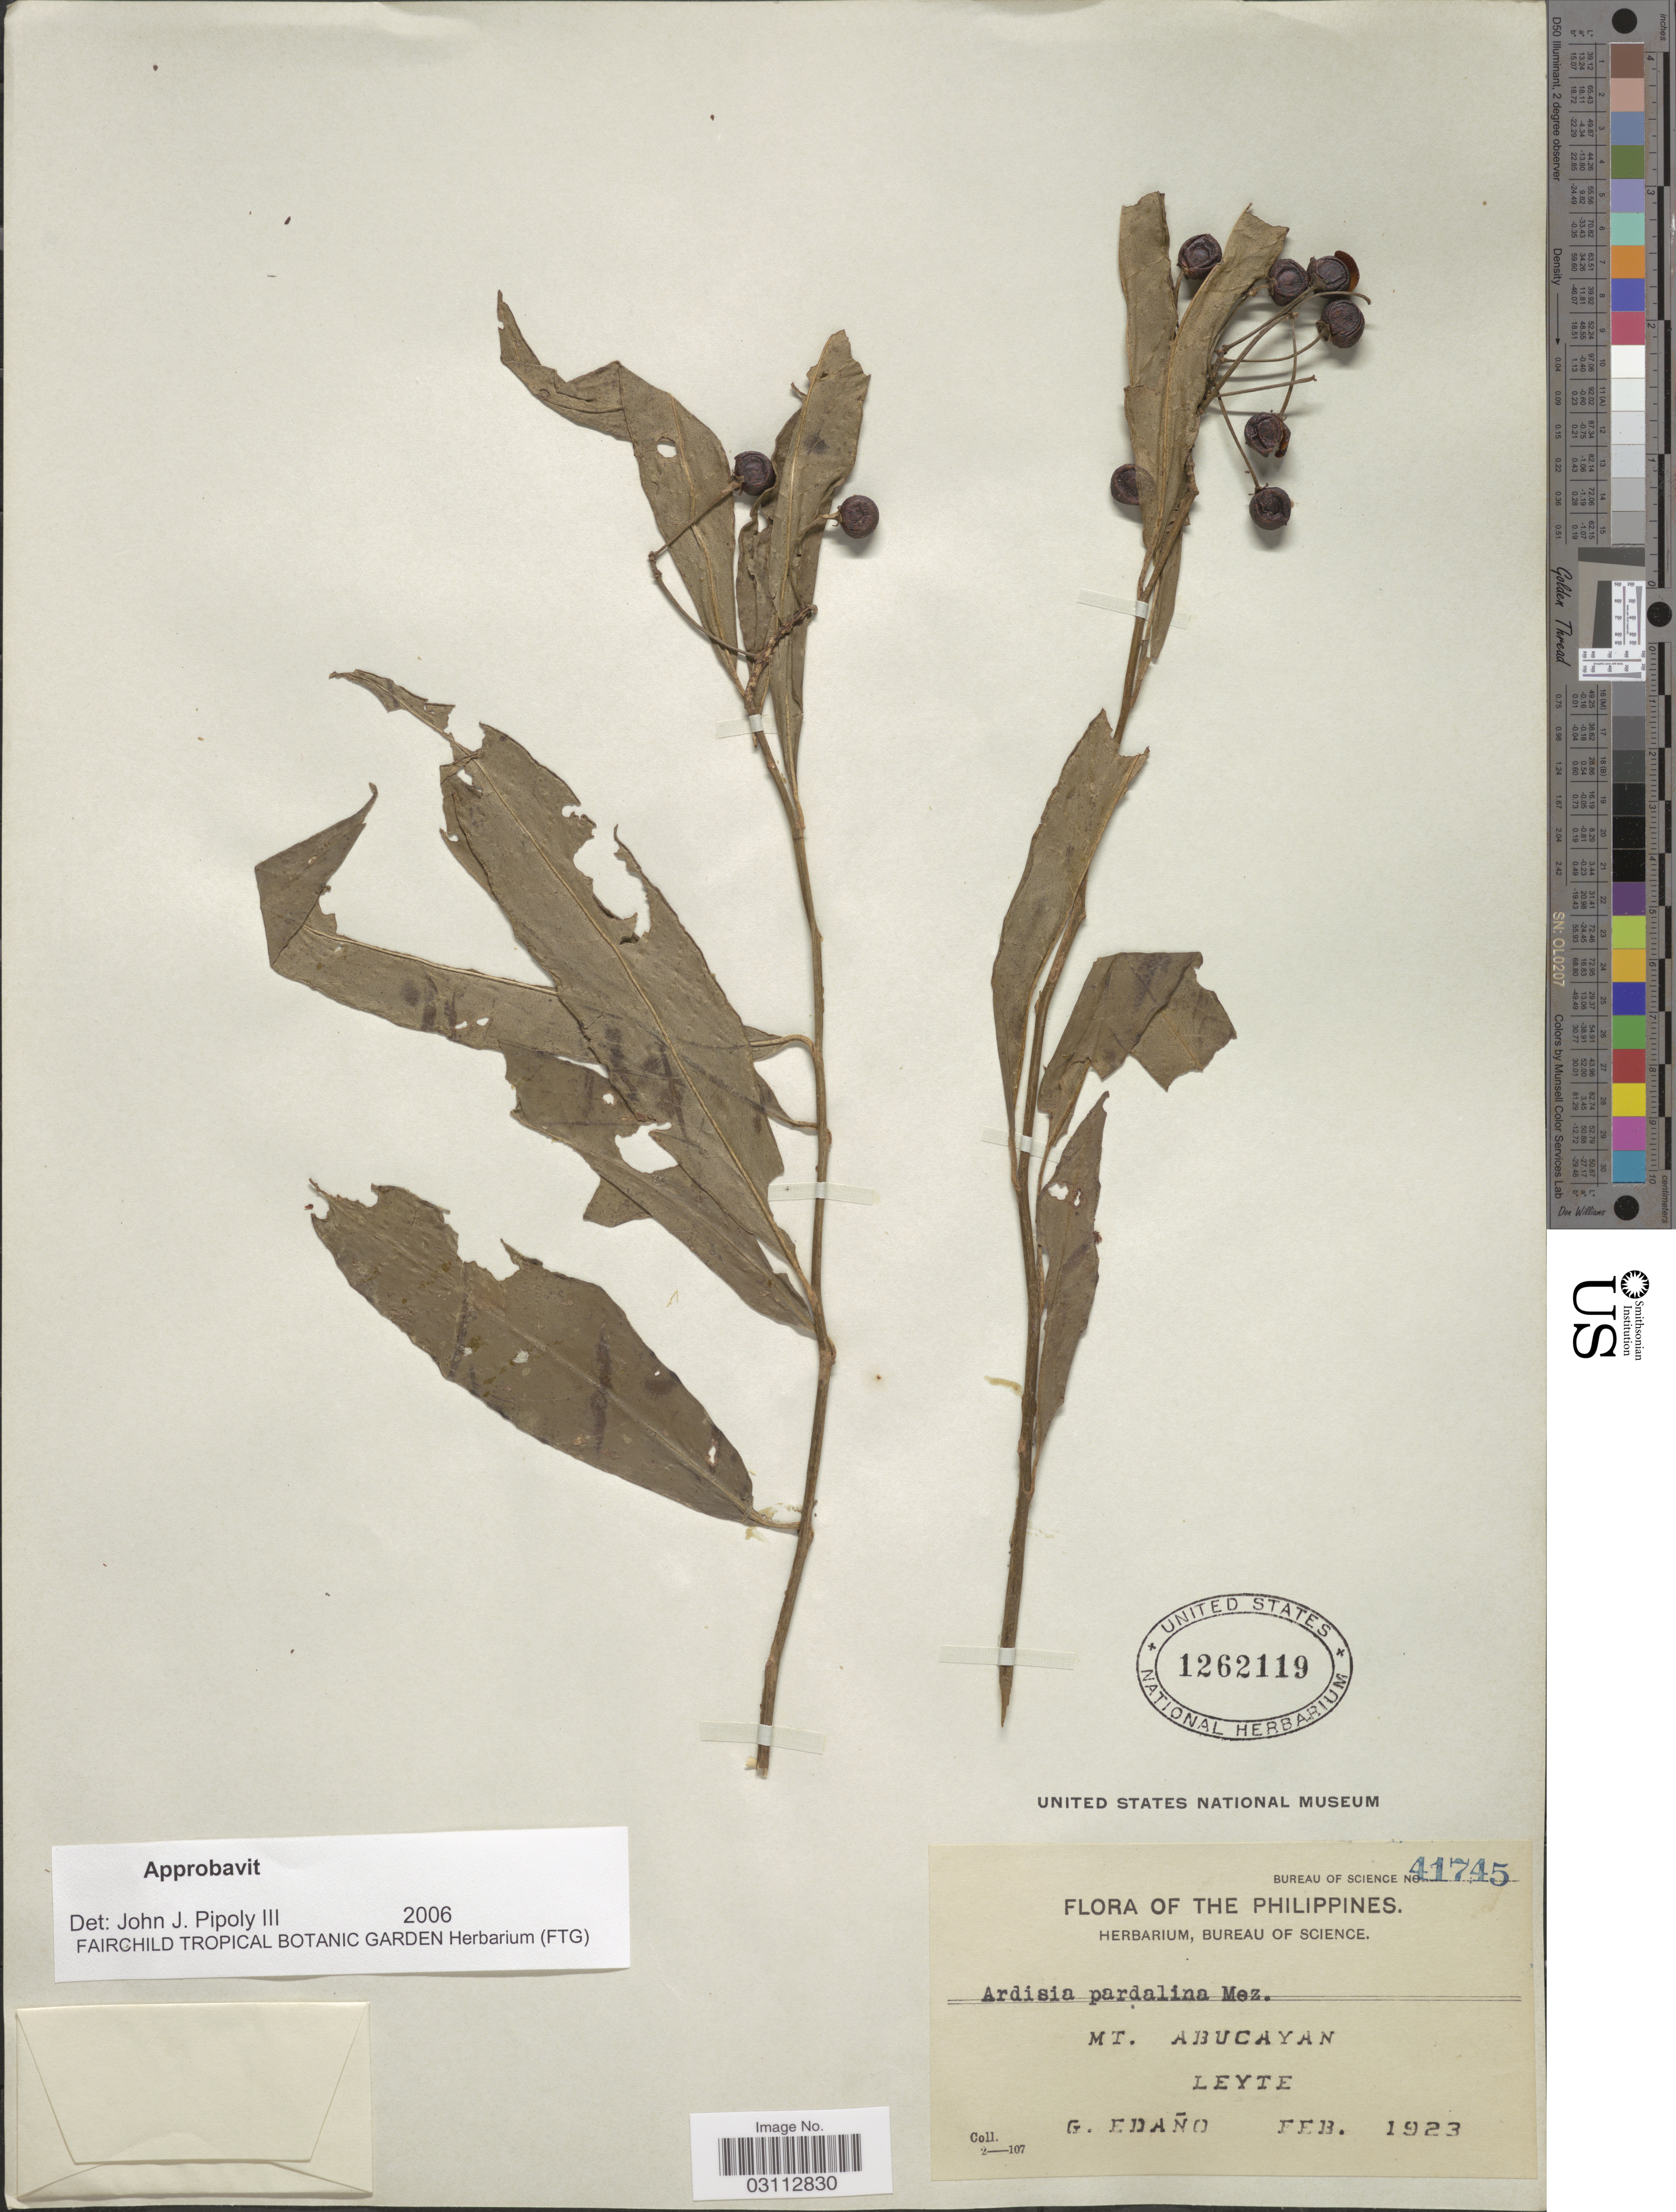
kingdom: Plantae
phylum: Tracheophyta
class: Magnoliopsida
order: Ericales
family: Primulaceae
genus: Ardisia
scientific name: Ardisia pardalina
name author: Mez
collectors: G. Edaño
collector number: Bureau of Science 41745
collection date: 1923-02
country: Philippines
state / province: Eastern Visayas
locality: Mt. Abucayan. Leyte.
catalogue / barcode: US 1262119